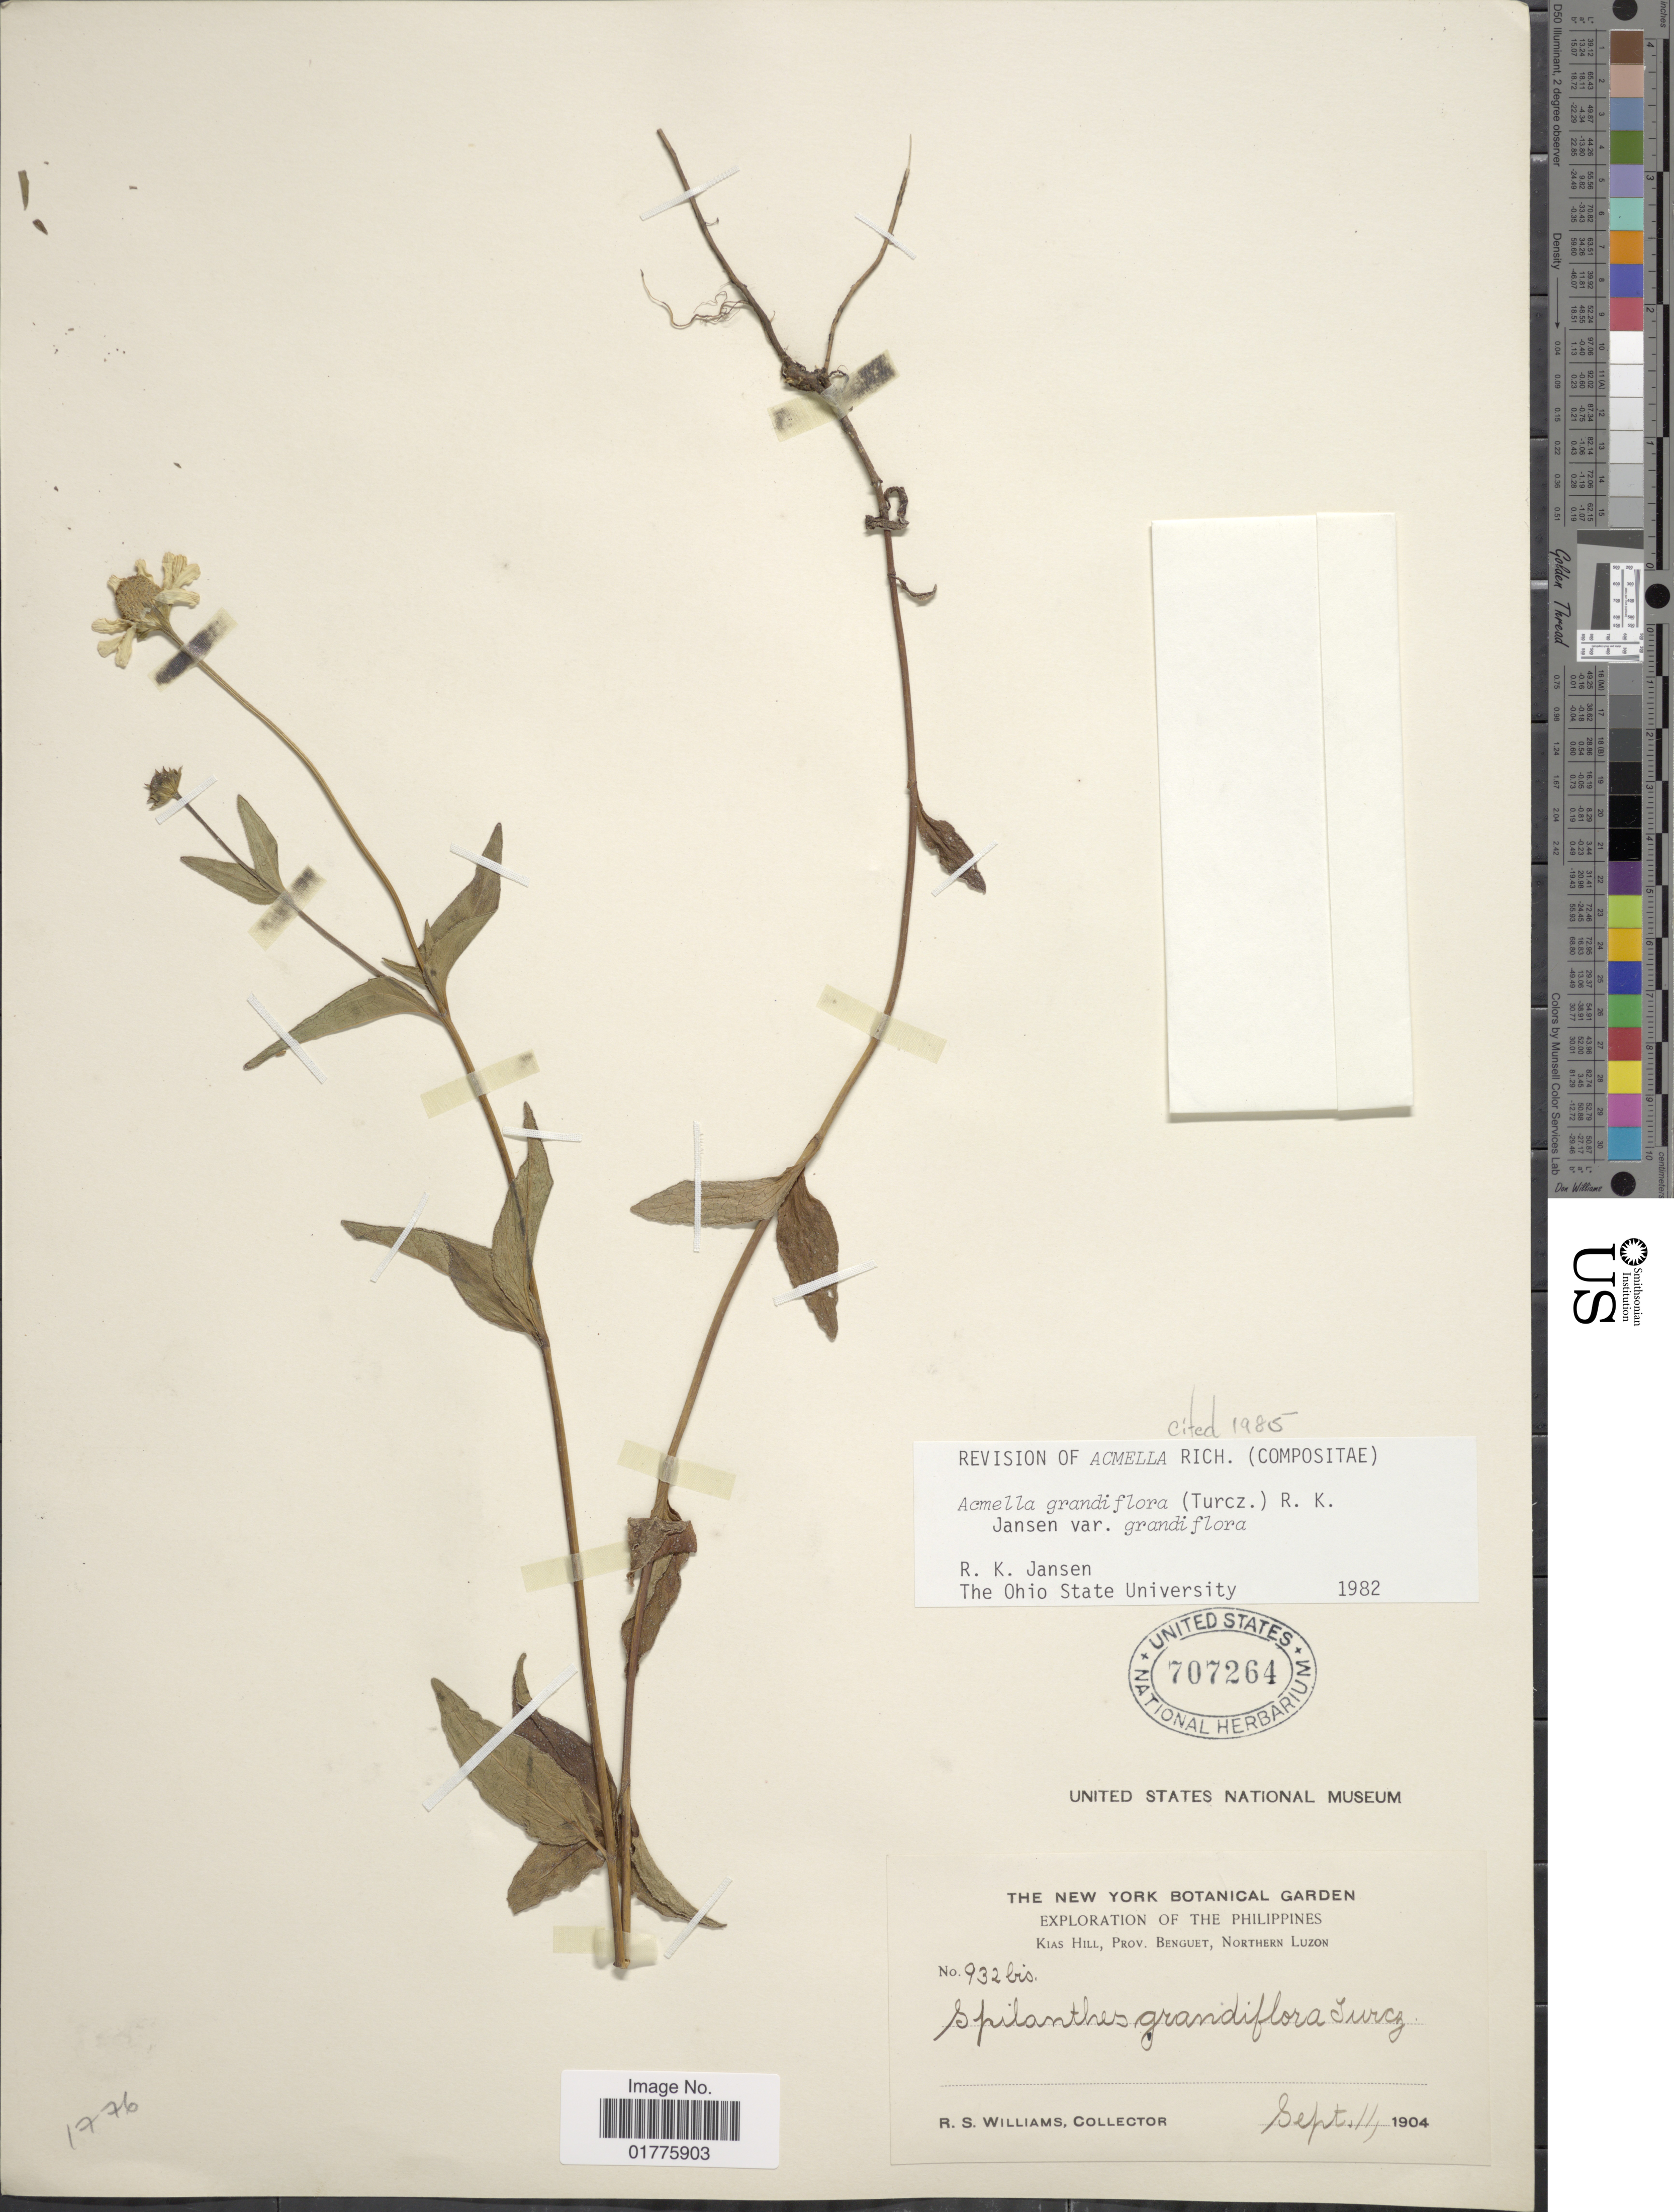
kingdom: Plantae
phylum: Tracheophyta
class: Magnoliopsida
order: Asterales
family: Asteraceae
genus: Acmella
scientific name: Acmella grandiflora var. grandiflora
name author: (Turcz.) R.K. Jansen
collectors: R. S. Williams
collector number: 932bis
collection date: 1904-09-11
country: Philippines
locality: Kias Hill, Prov. Benguet, Northern Luzon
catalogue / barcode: US 707264